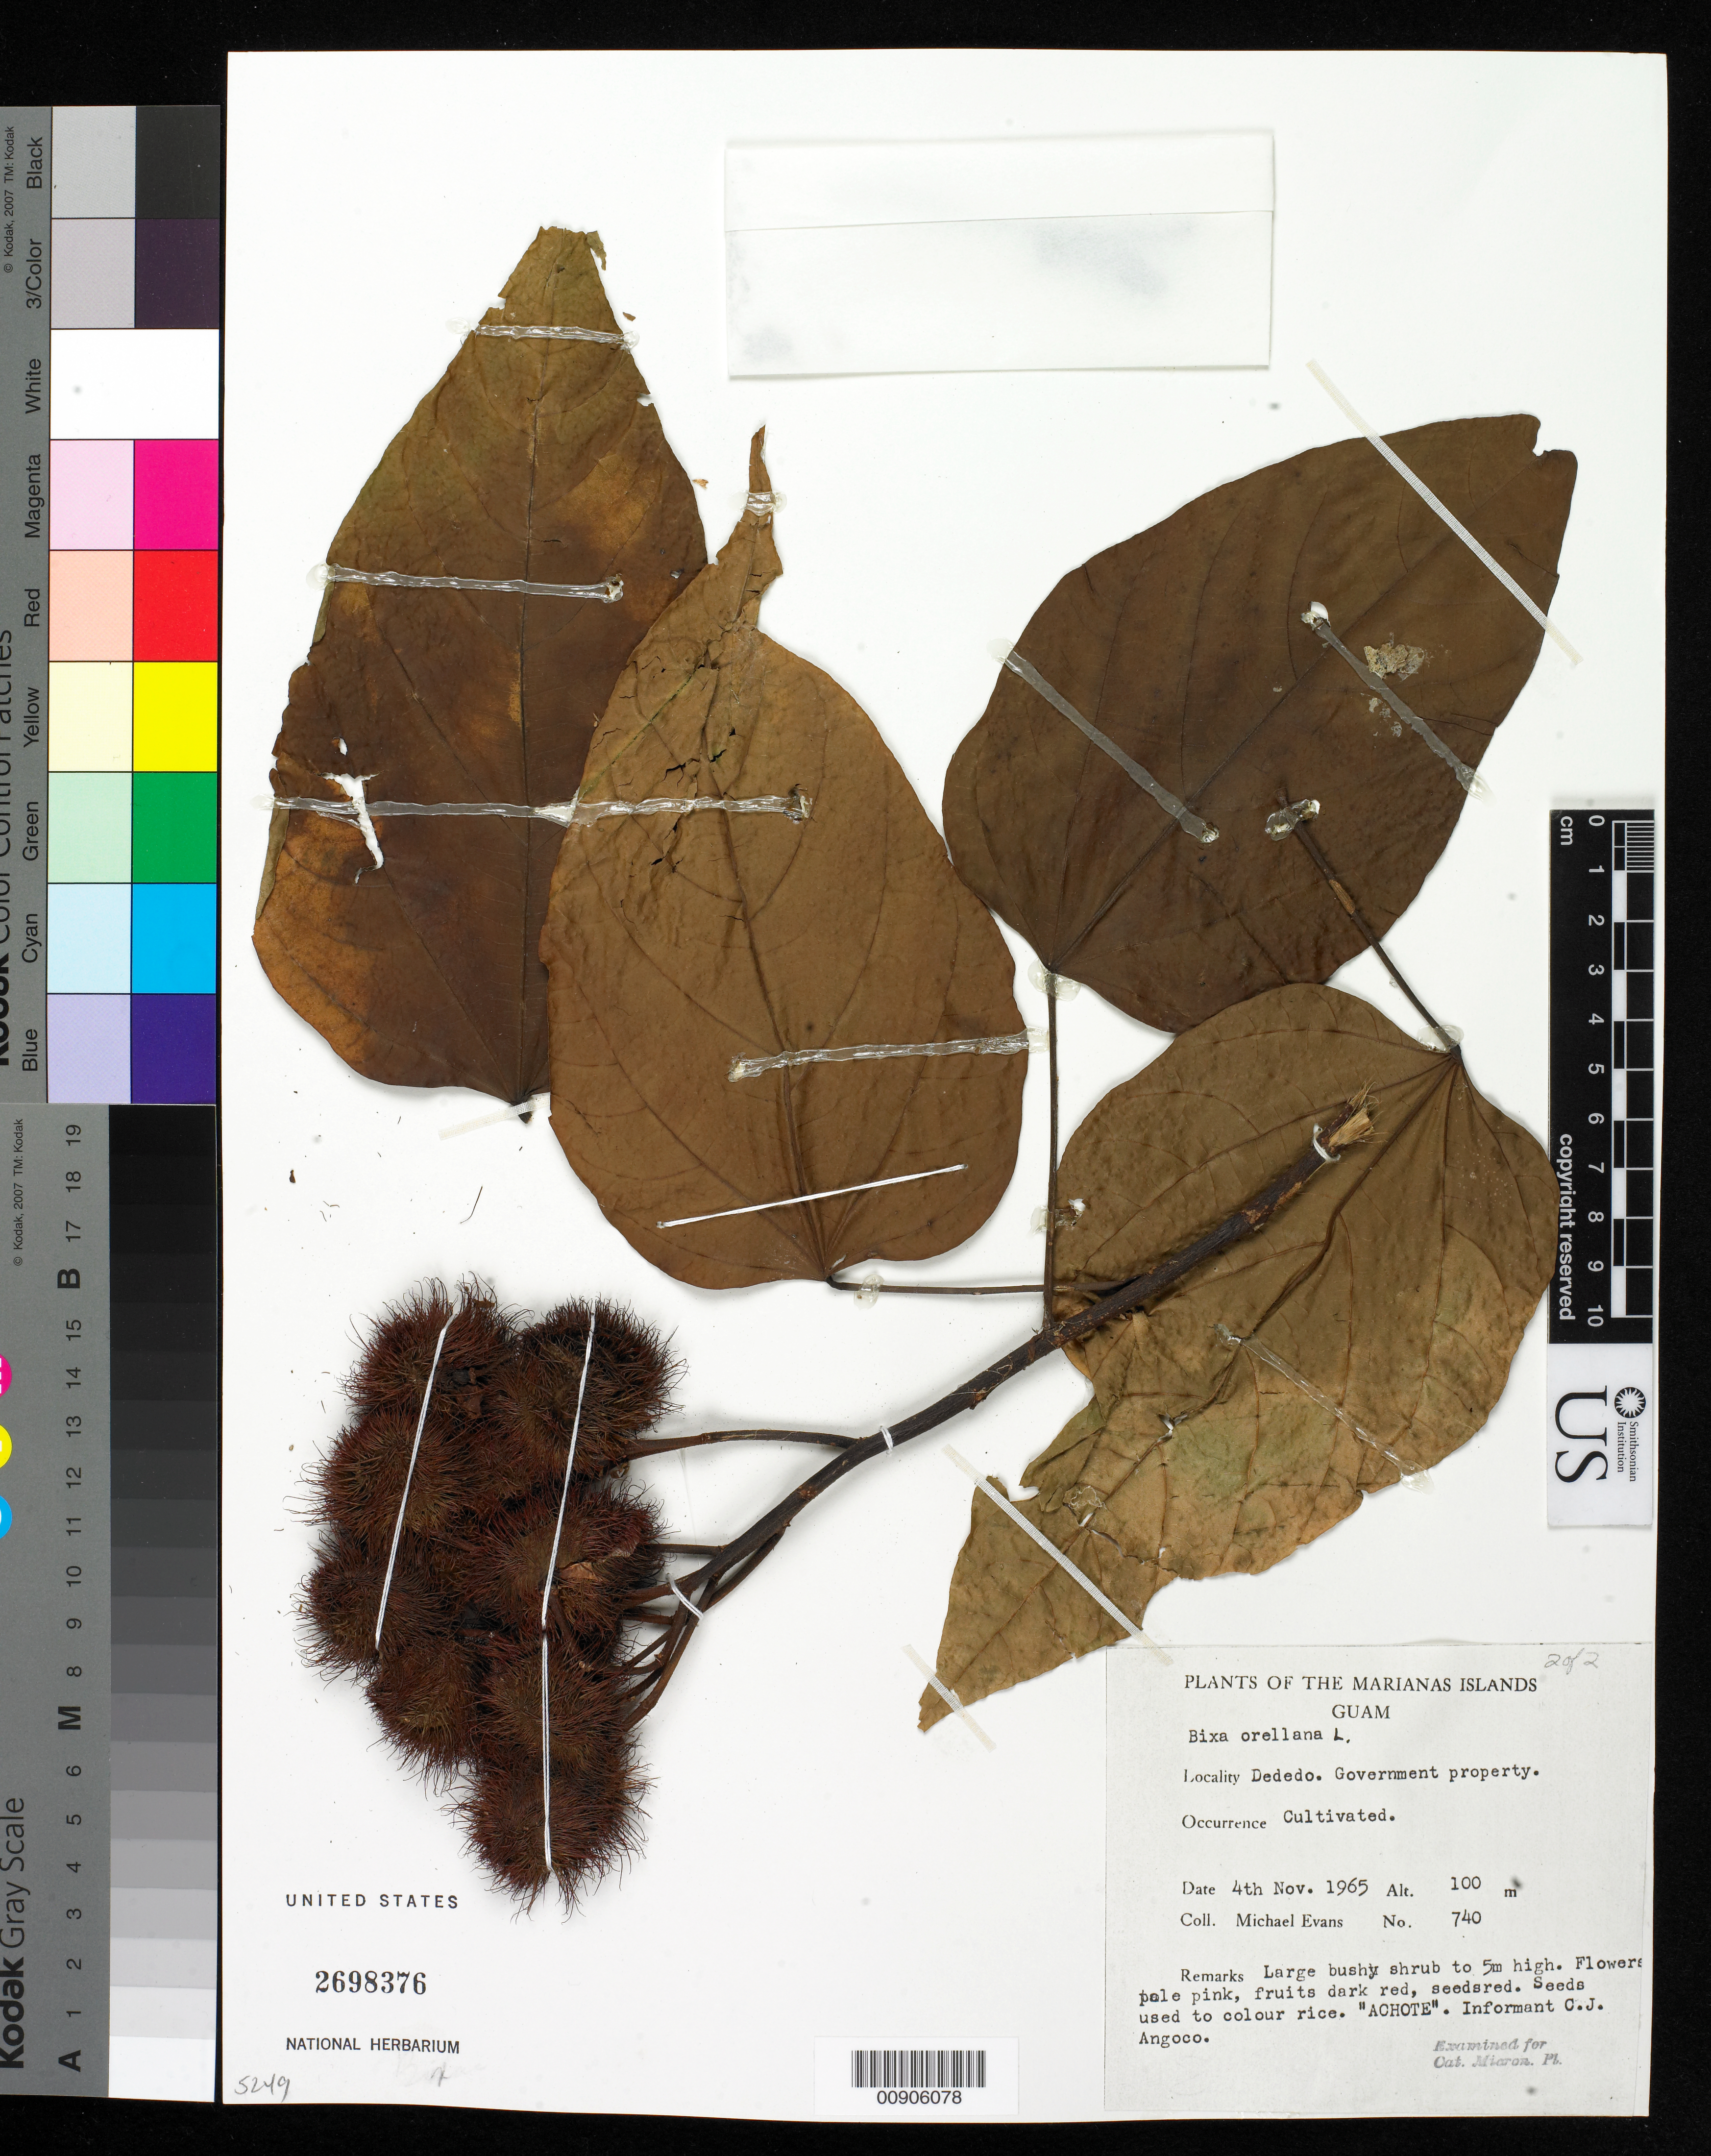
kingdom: Plantae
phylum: Tracheophyta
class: Magnoliopsida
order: Malvales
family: Bixaceae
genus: Bixa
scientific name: Bixa orellana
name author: L.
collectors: M. Evans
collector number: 740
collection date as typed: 04 Nov 1965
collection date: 1965-11-04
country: Guam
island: Guam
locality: Dededo. Government property.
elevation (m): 100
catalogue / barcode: US 2698376